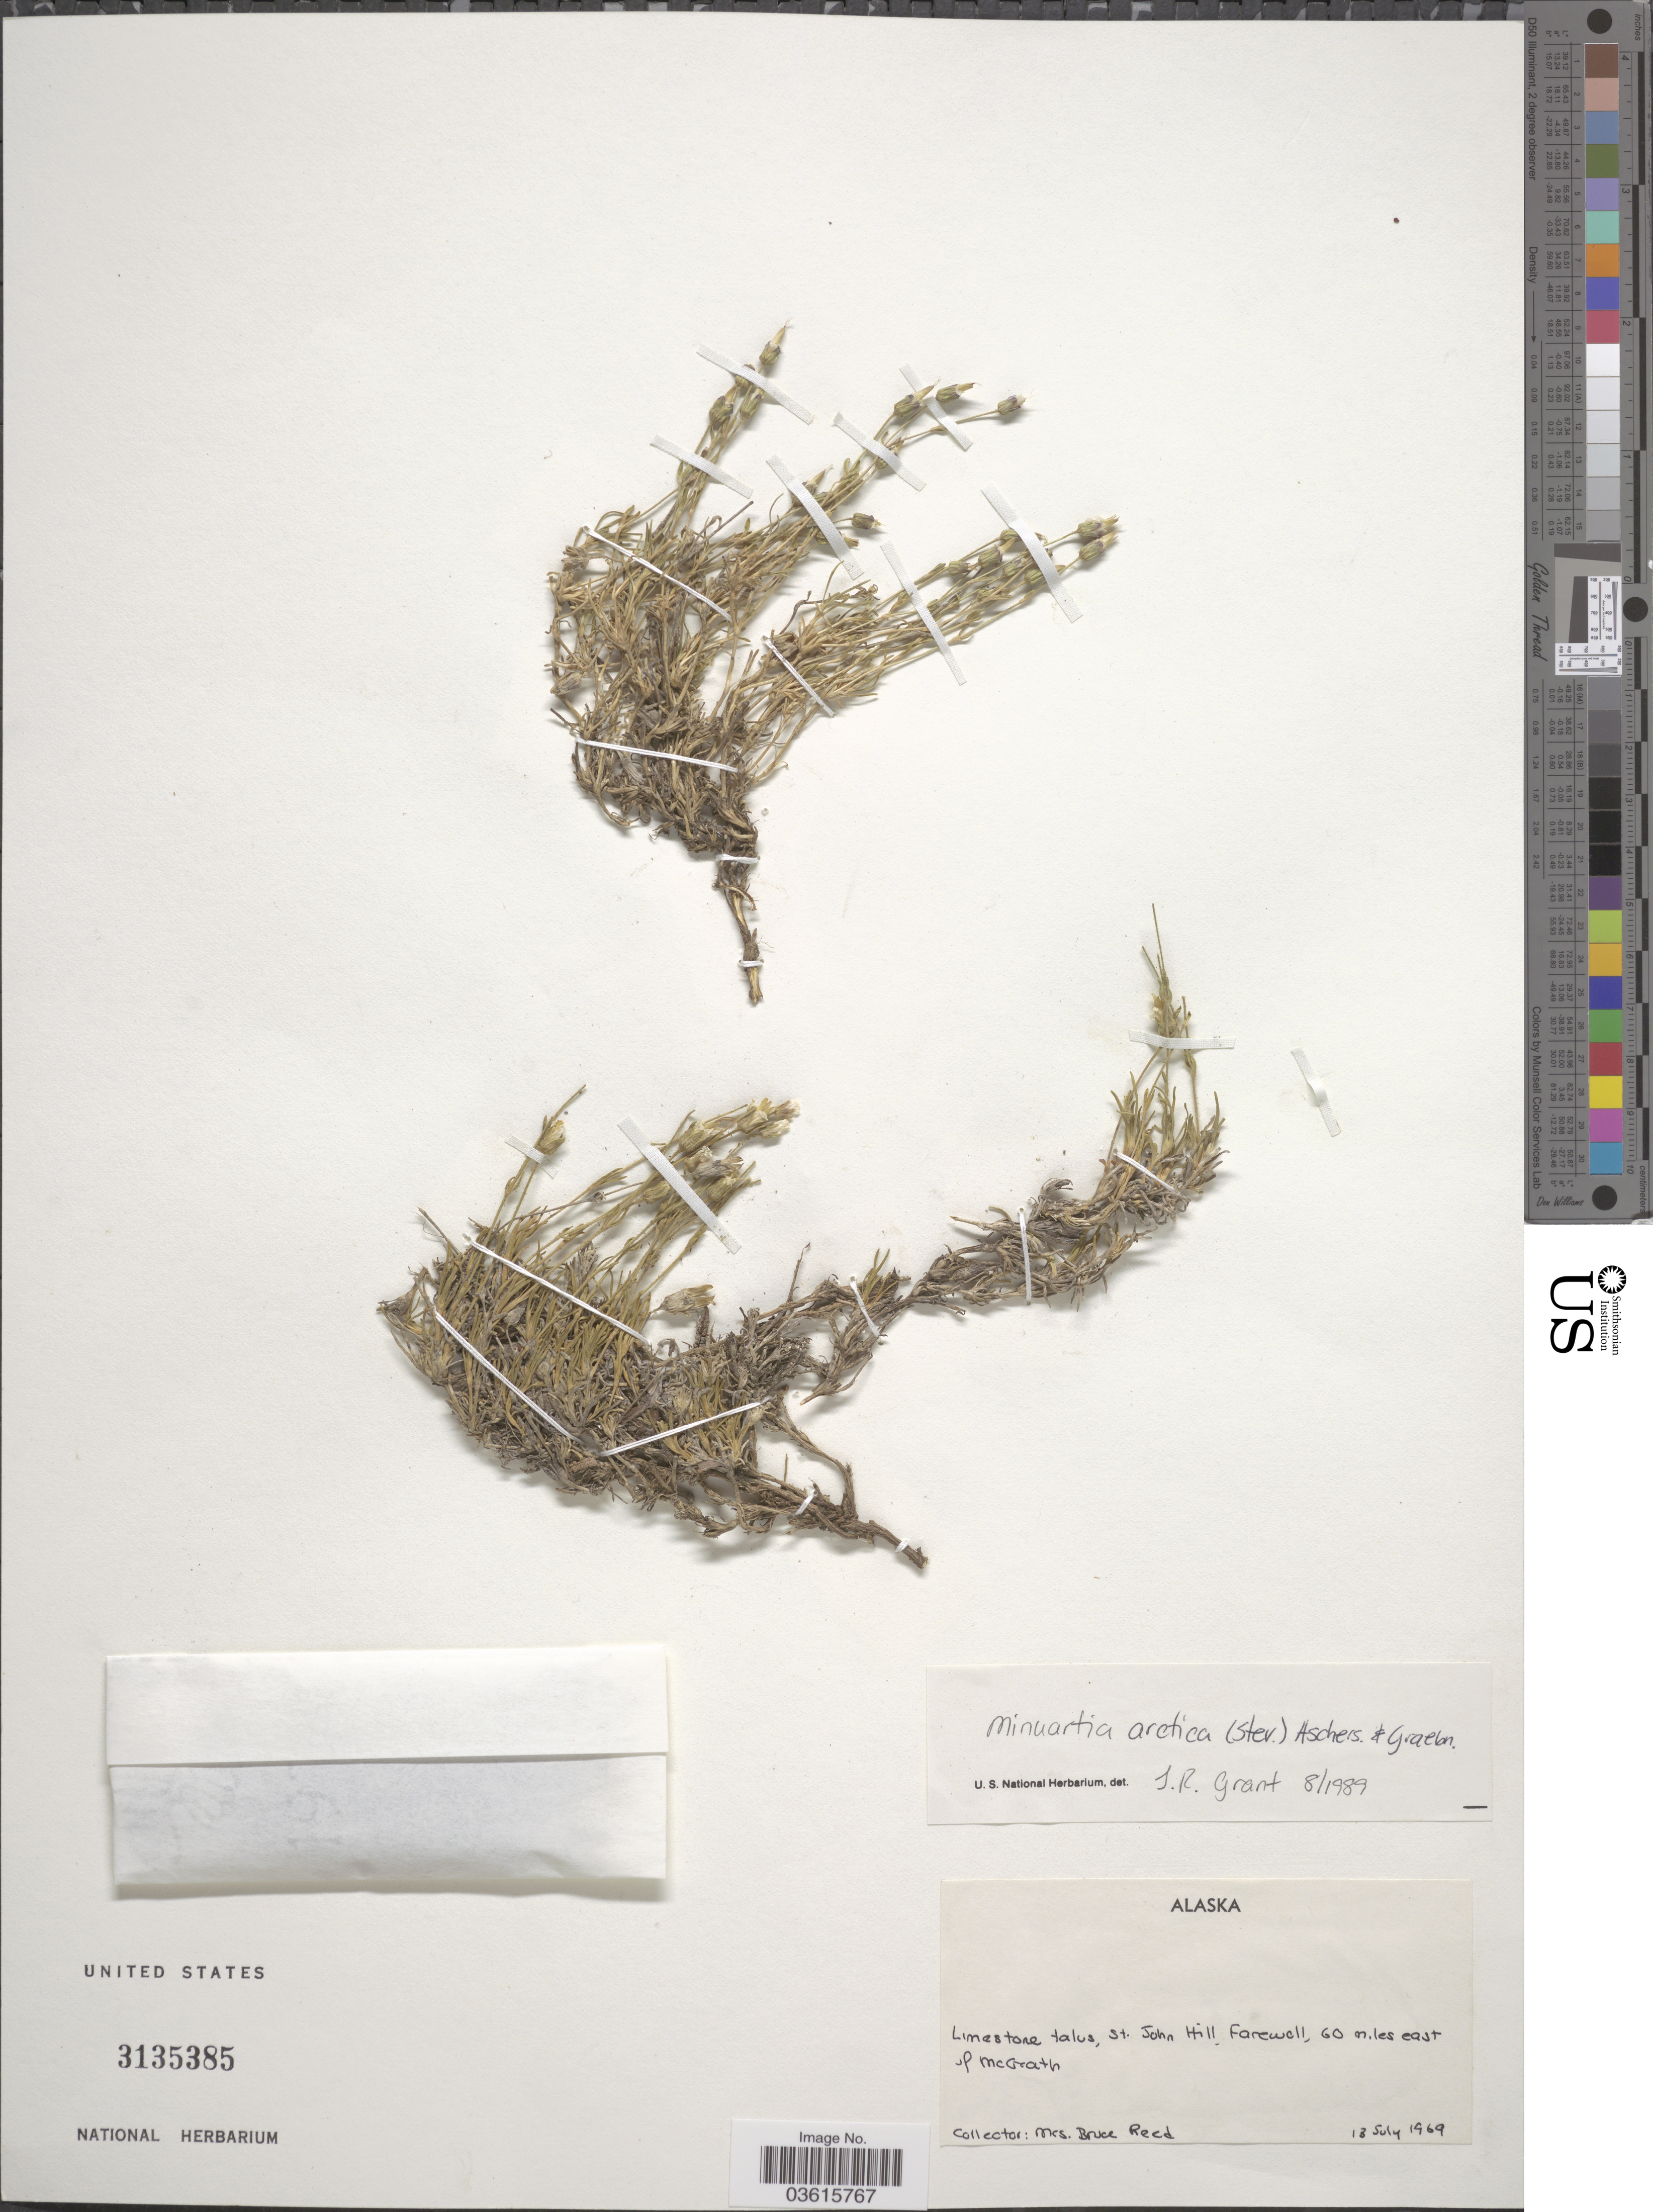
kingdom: Plantae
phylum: Tracheophyta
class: Magnoliopsida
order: Caryophyllales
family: Caryophyllaceae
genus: Cherleria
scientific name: Cherleria arctica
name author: (Steven ex Ser.) A.J. Moore & Dillenb.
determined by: Strong, M. T., (US), Smithsonian Institution - National Museum of Natural History (UNITED STATES)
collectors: B. Reed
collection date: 1969-07-13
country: United States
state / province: Alaska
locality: St. John Hill, Farewell, 60 miles east of McGrath.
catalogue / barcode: US 3135385